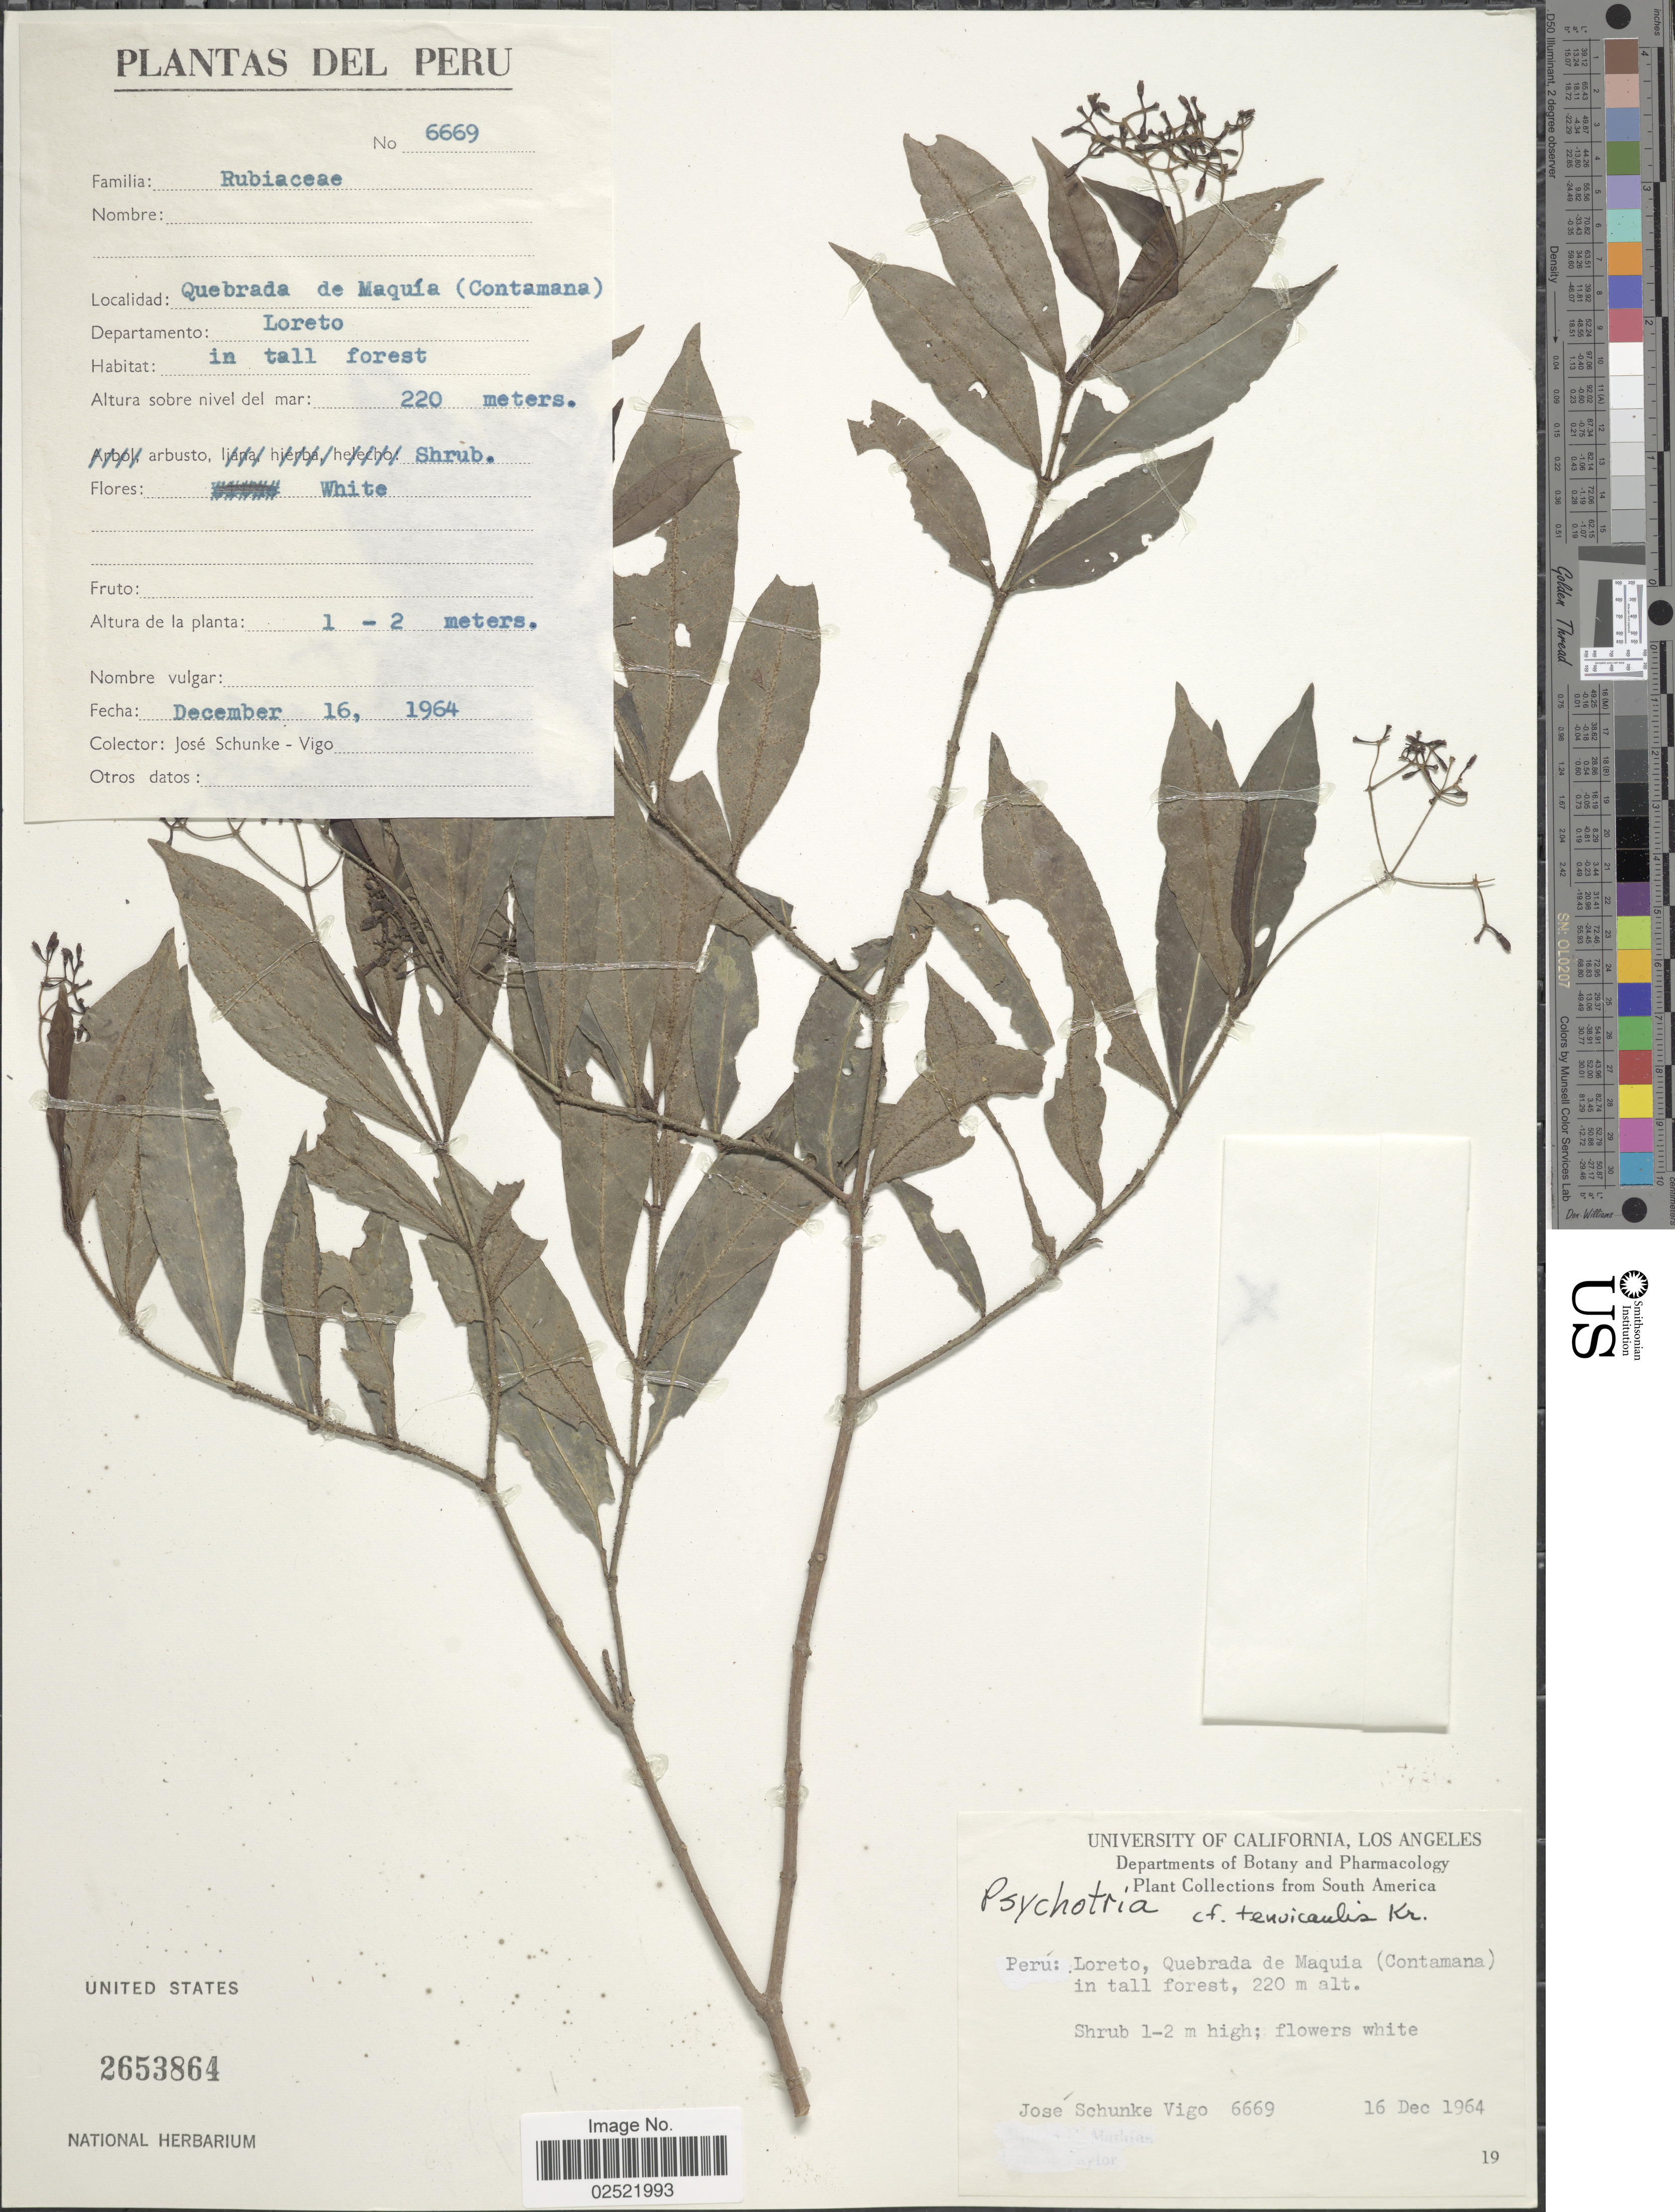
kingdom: Plantae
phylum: Tracheophyta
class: Magnoliopsida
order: Gentianales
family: Rubiaceae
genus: Psychotria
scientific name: Psychotria tenuicaulis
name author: K. Krause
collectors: J. Schunke Vigo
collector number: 6669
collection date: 1964-12-16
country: Peru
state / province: Loreto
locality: Peru: Loreto, Quebrada de Maquia (Contamana)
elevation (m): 220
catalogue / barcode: US 2653864